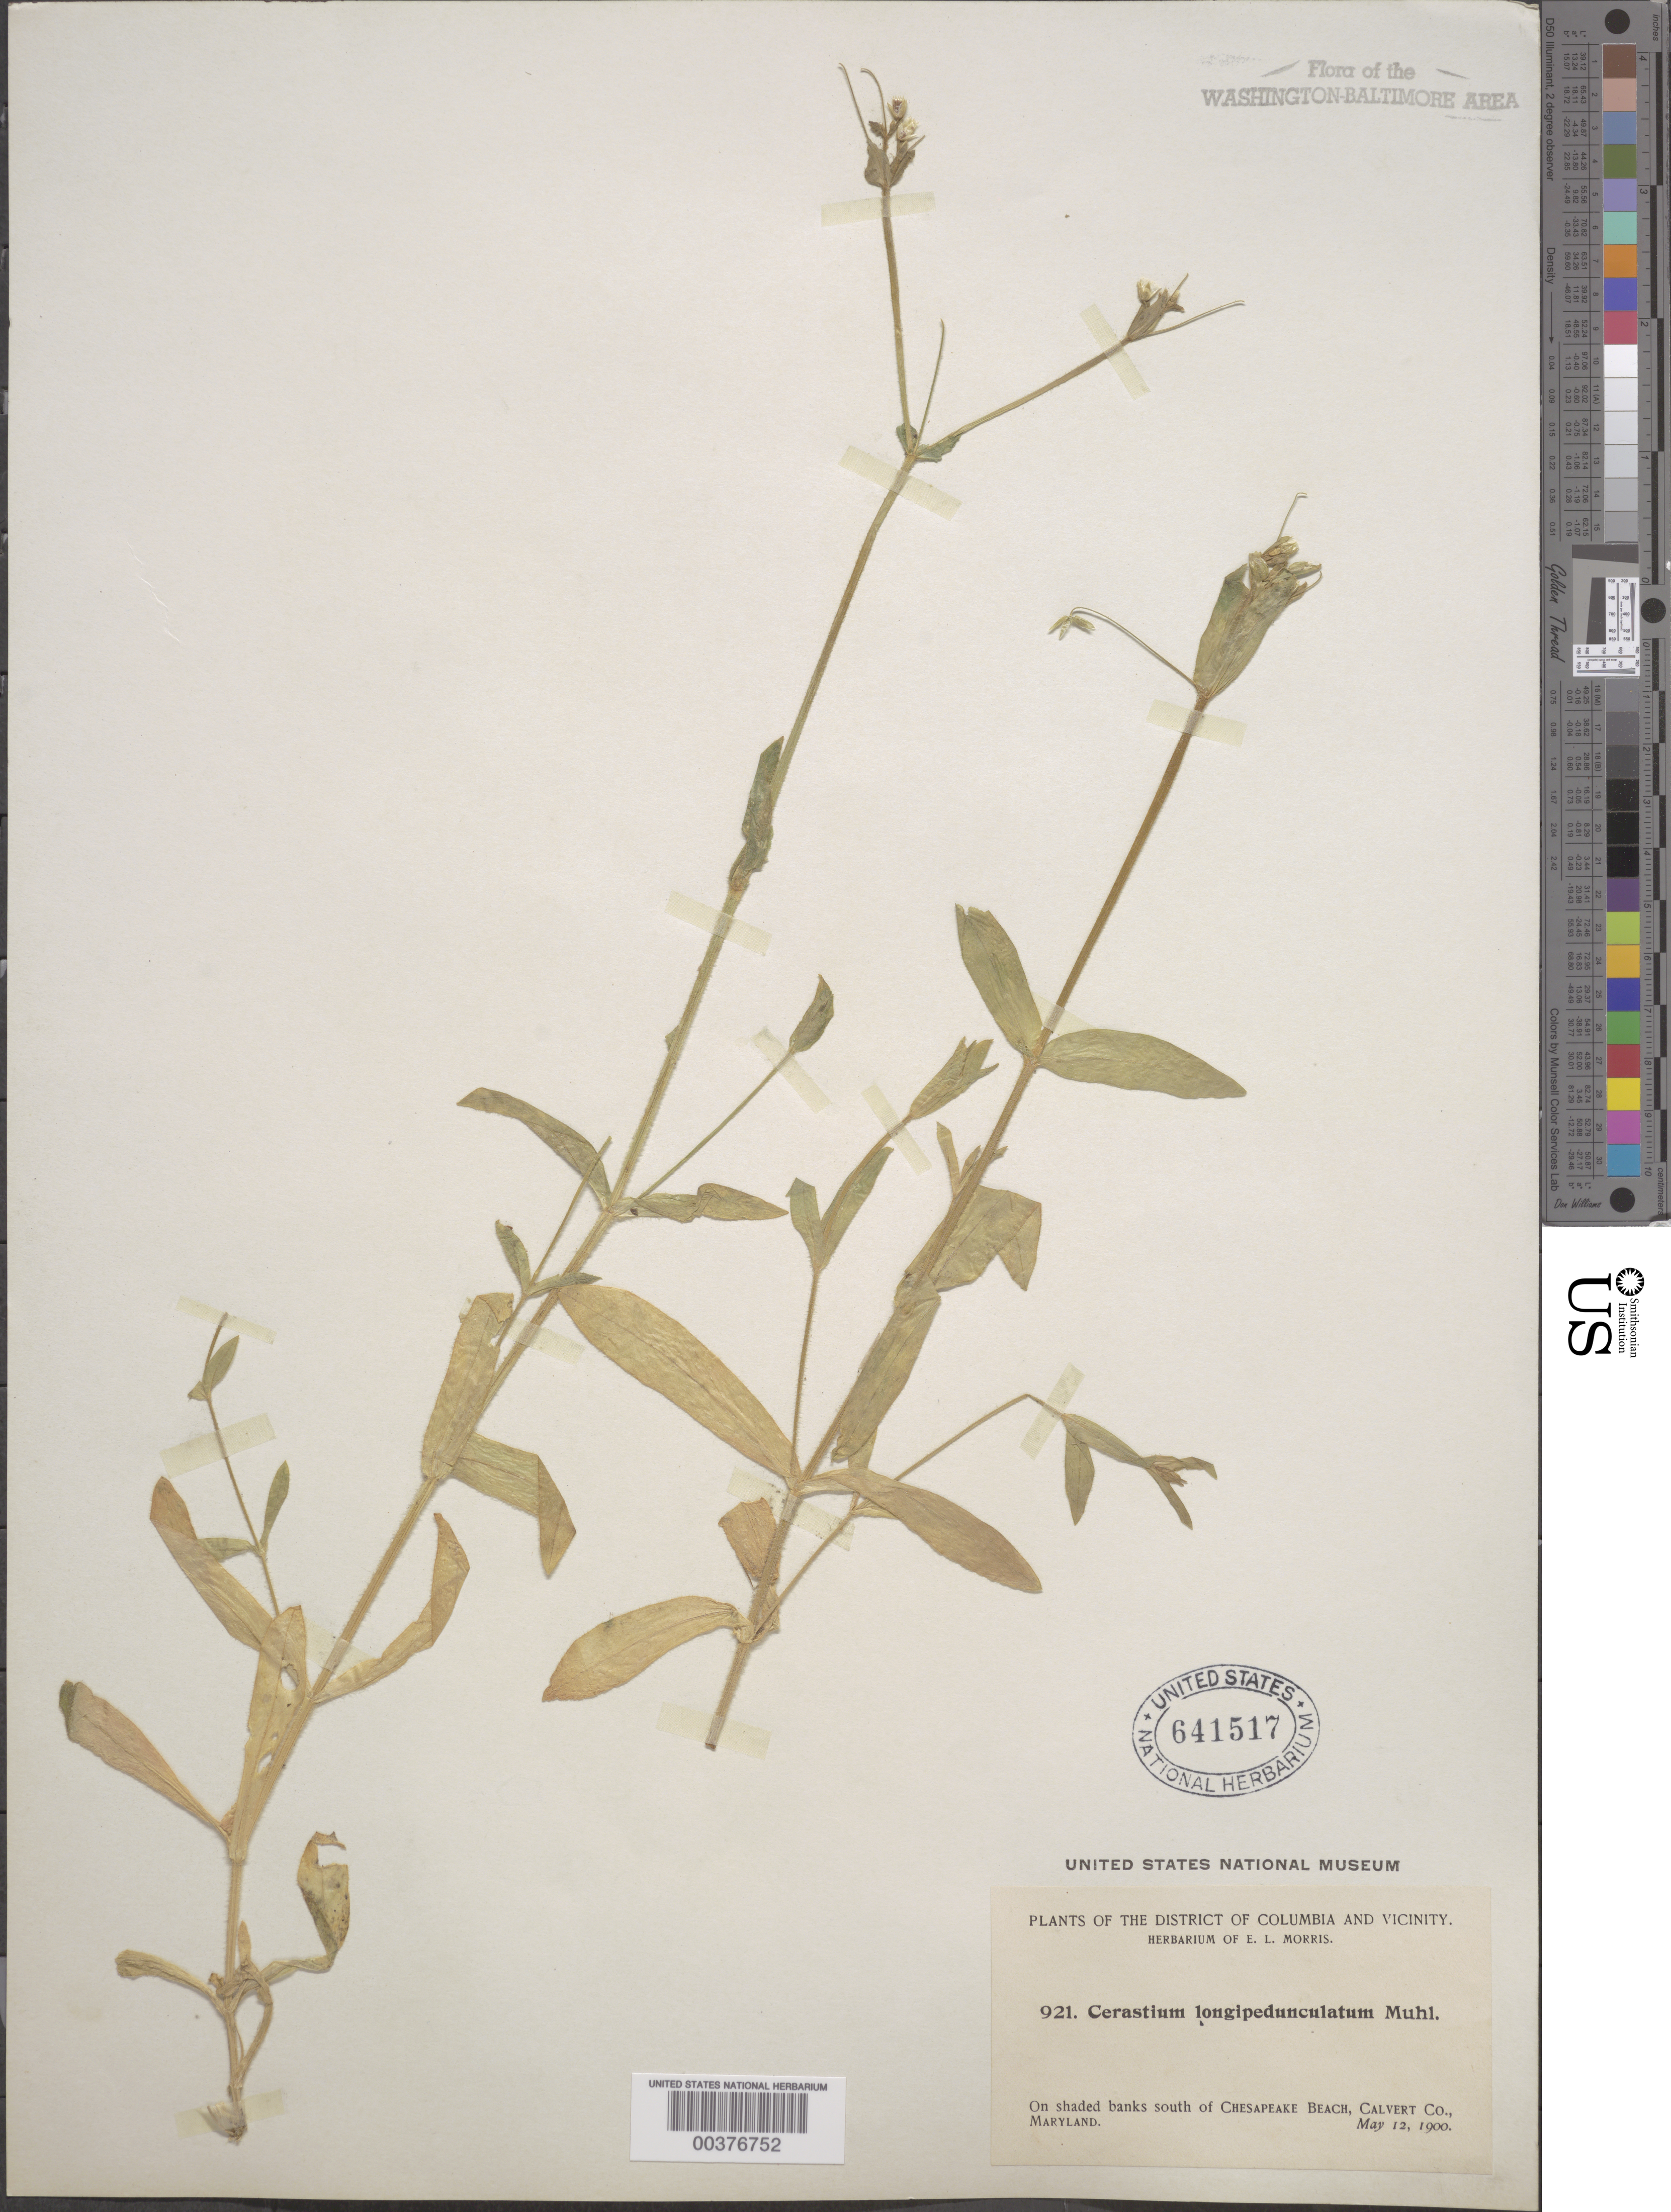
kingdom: Plantae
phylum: Tracheophyta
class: Magnoliopsida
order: Caryophyllales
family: Caryophyllaceae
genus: Cerastium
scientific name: Cerastium nutans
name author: Raf.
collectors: E. L. Morris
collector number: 921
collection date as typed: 12 May 1900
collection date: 1900-05-12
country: United States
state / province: Maryland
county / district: Calvert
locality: Chesapeake Beach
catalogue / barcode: US 641517